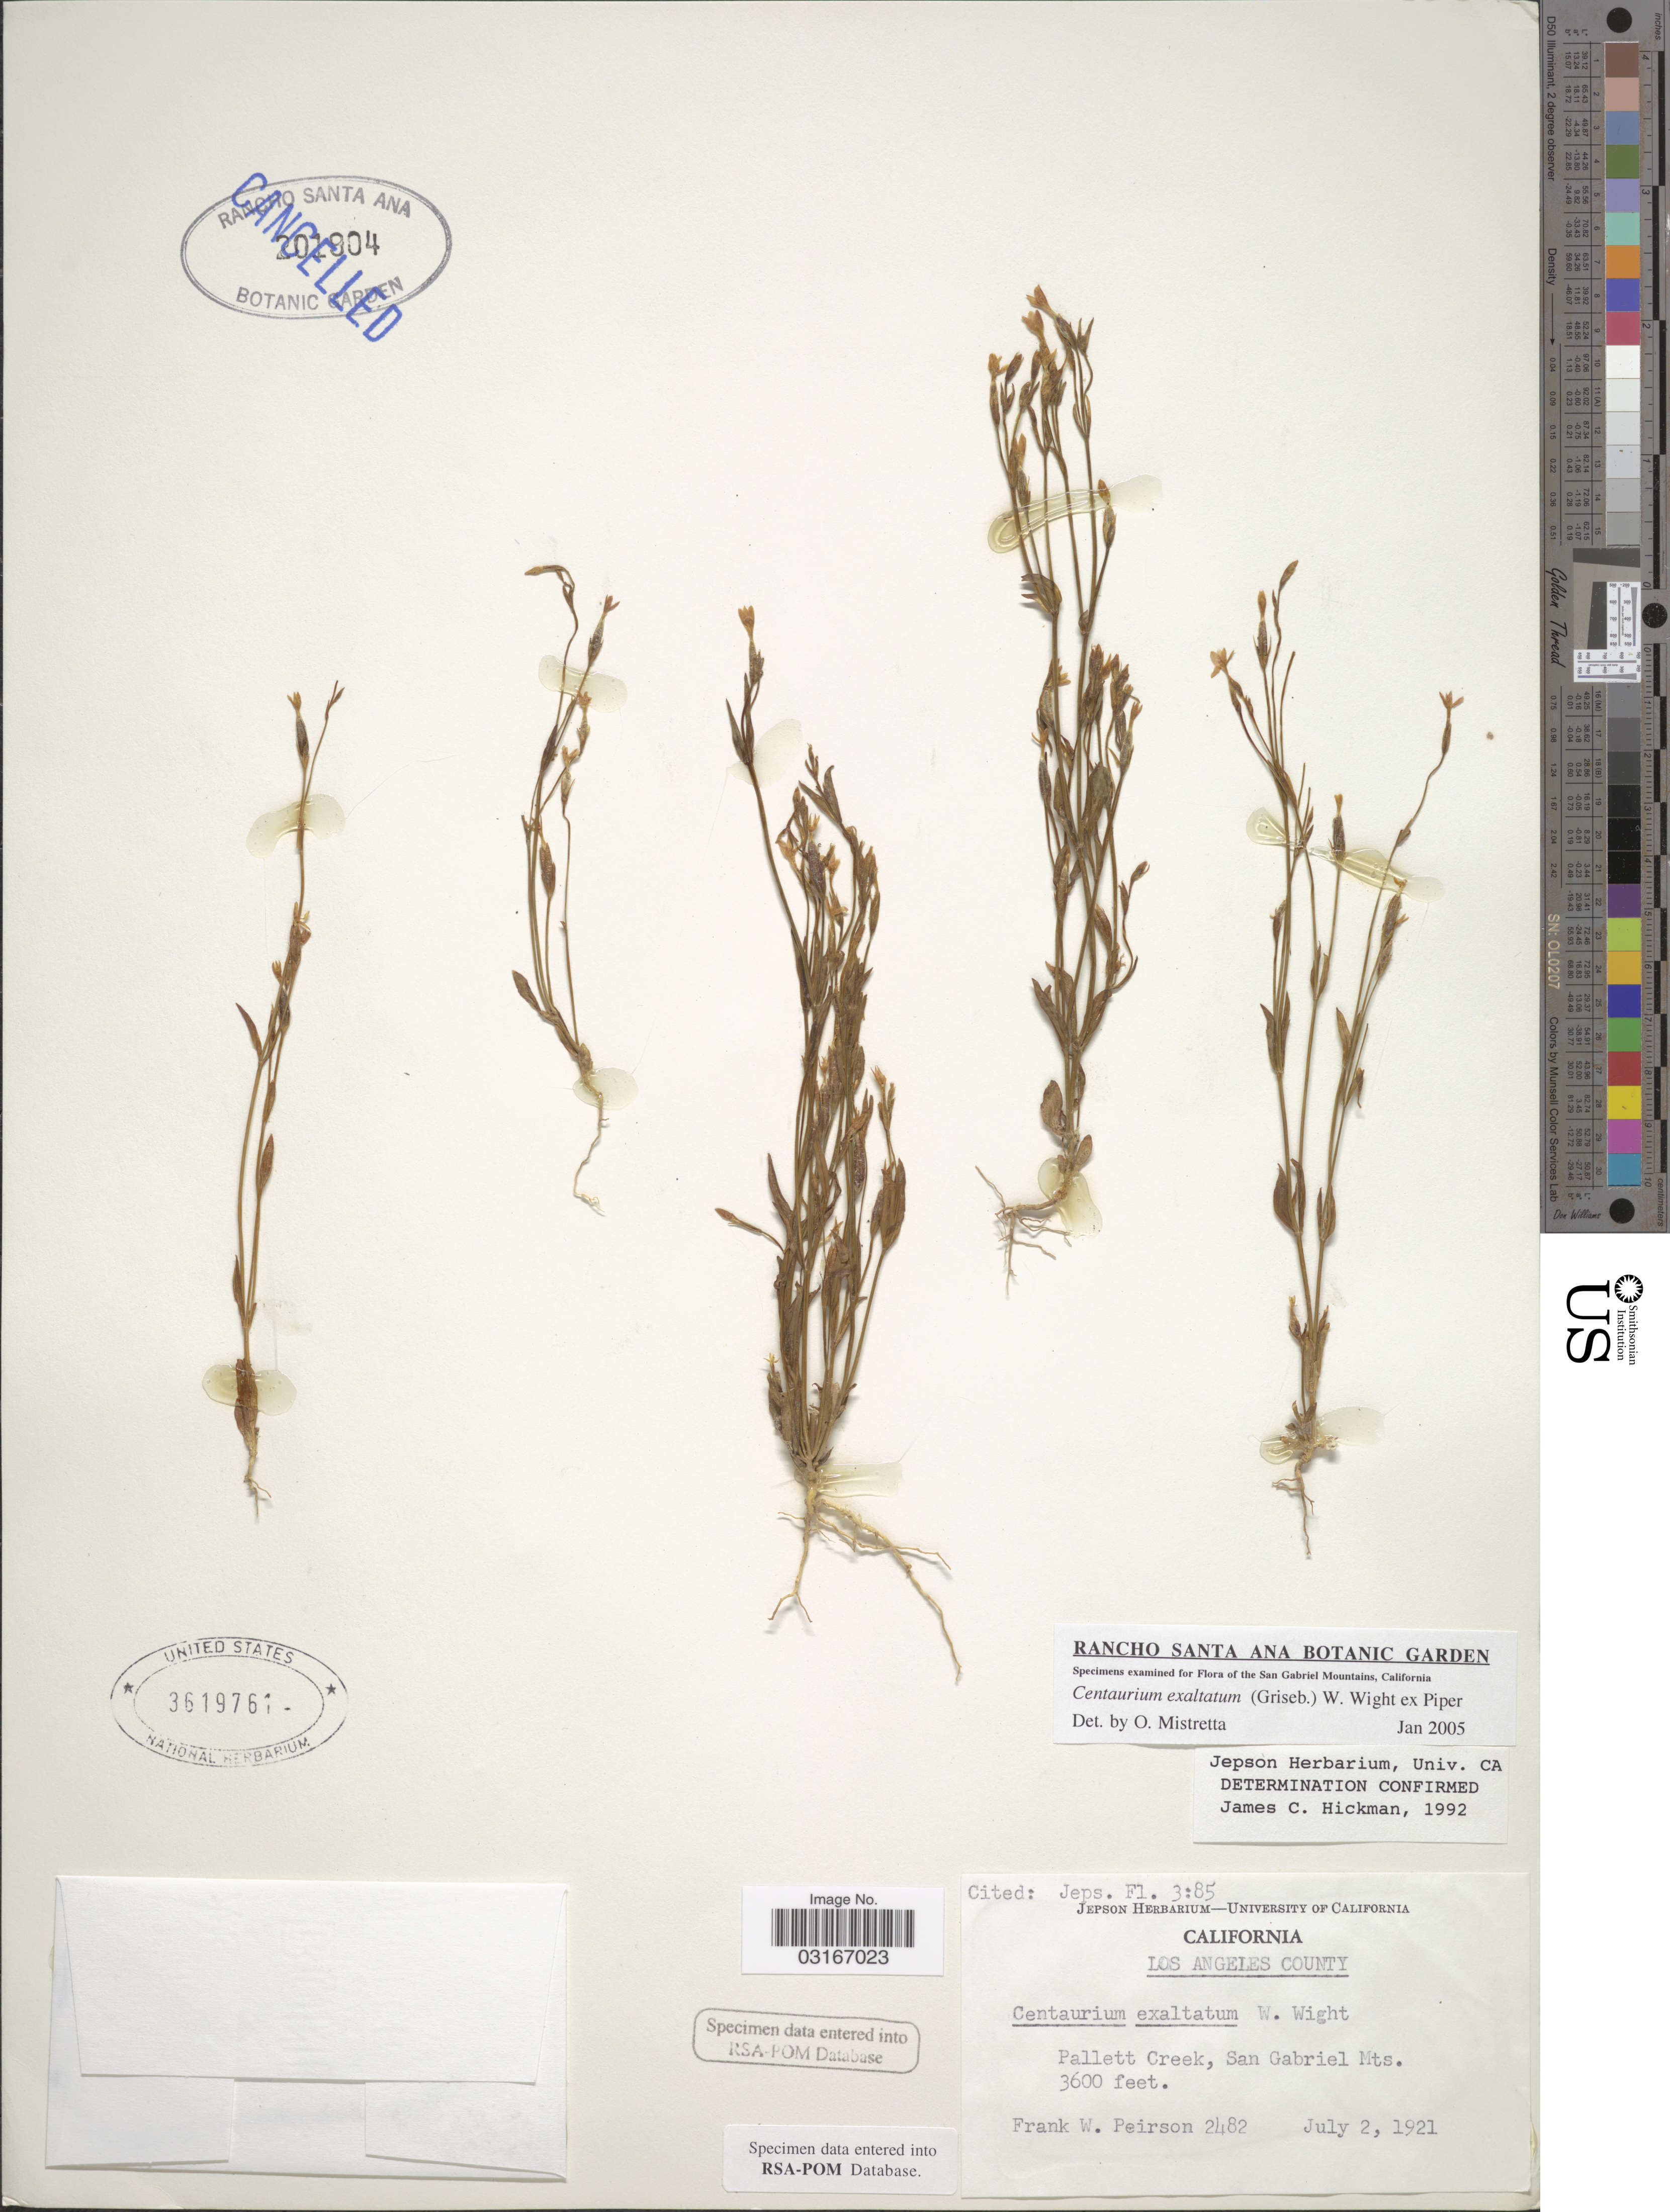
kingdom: Plantae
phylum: Tracheophyta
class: Magnoliopsida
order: Gentianales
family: Gentianaceae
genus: Centaurium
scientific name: Centaurium exaltatum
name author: (Griseb.) W. Wight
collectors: F. Peirson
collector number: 2482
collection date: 1921-07-02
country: United States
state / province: California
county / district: Los Angeles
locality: Los Angeles County, Pallet Creek, San Gabriel Mts.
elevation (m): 1097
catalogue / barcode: US 3619761